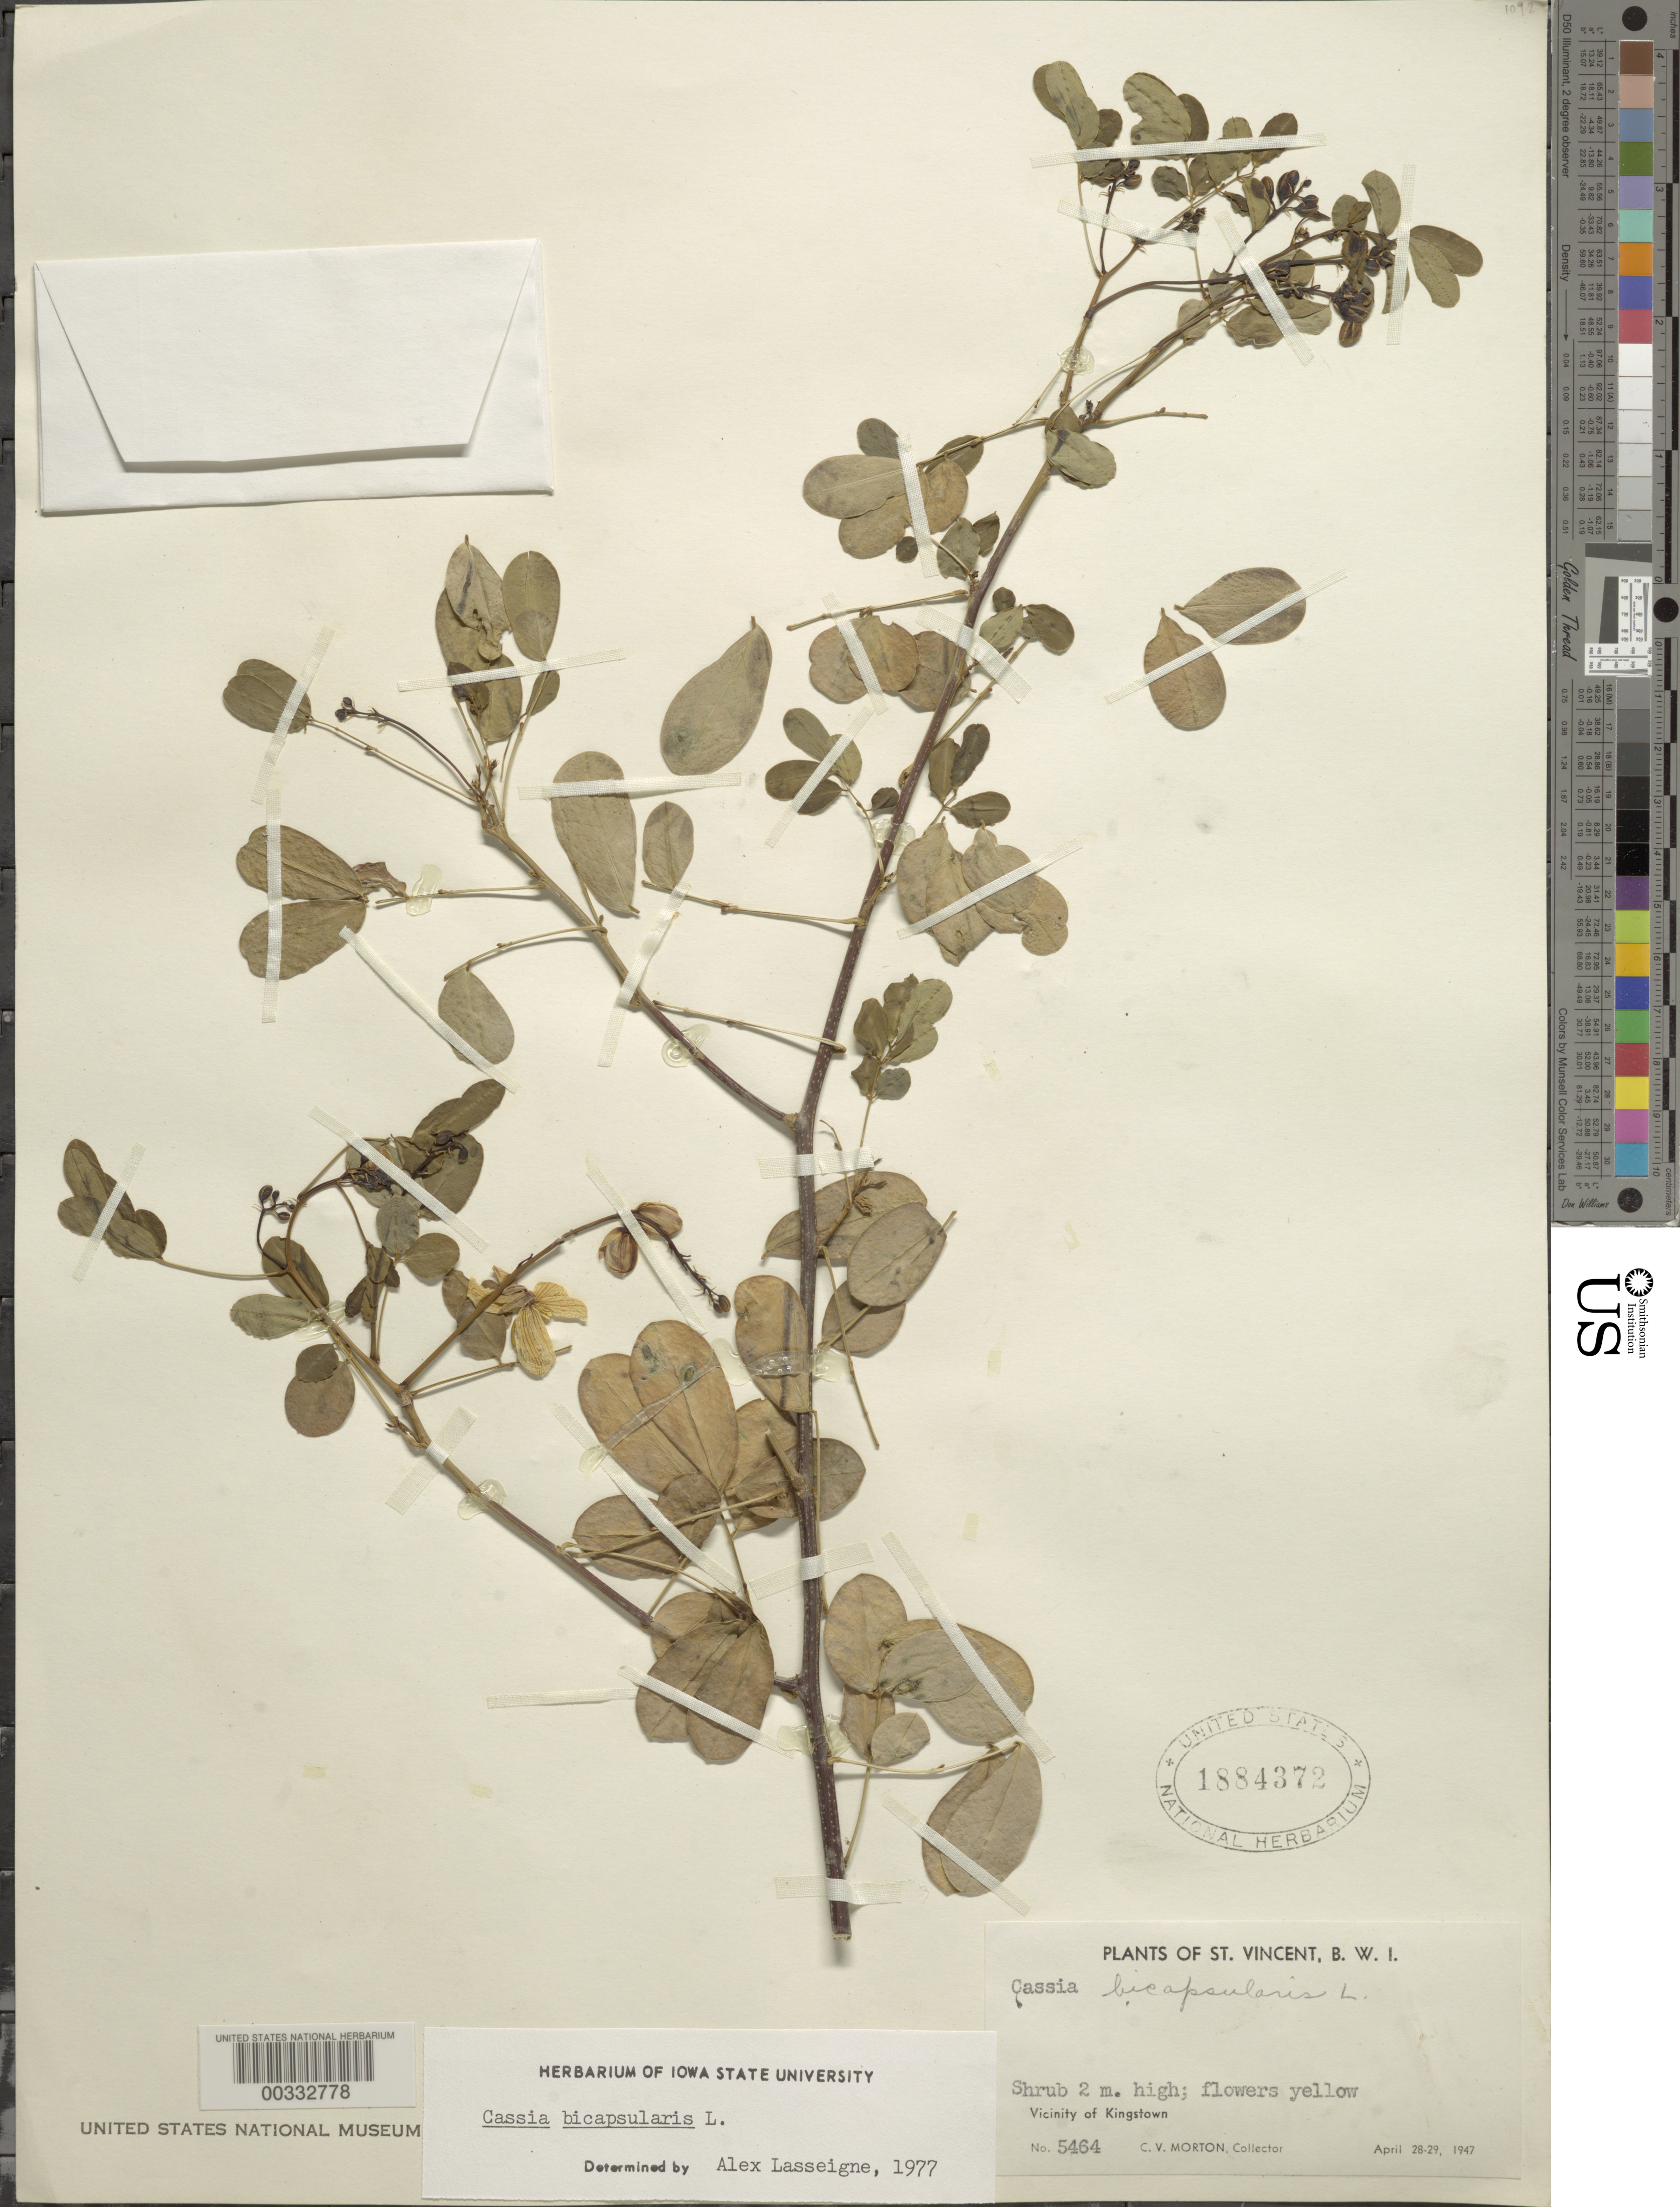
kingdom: Plantae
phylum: Tracheophyta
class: Magnoliopsida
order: Fabales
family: Fabaceae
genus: Senna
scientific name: Senna bicapsularis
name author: (L.) Roxb.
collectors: C. V. Morton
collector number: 5464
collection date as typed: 28 Apr 1947 to 29 Apr 1947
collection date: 1947-04-28/1947-04-29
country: St. Vincent - Grenadines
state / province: Saint George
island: St. Vincent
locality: Vicinity of kingstown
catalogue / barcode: US 1884372